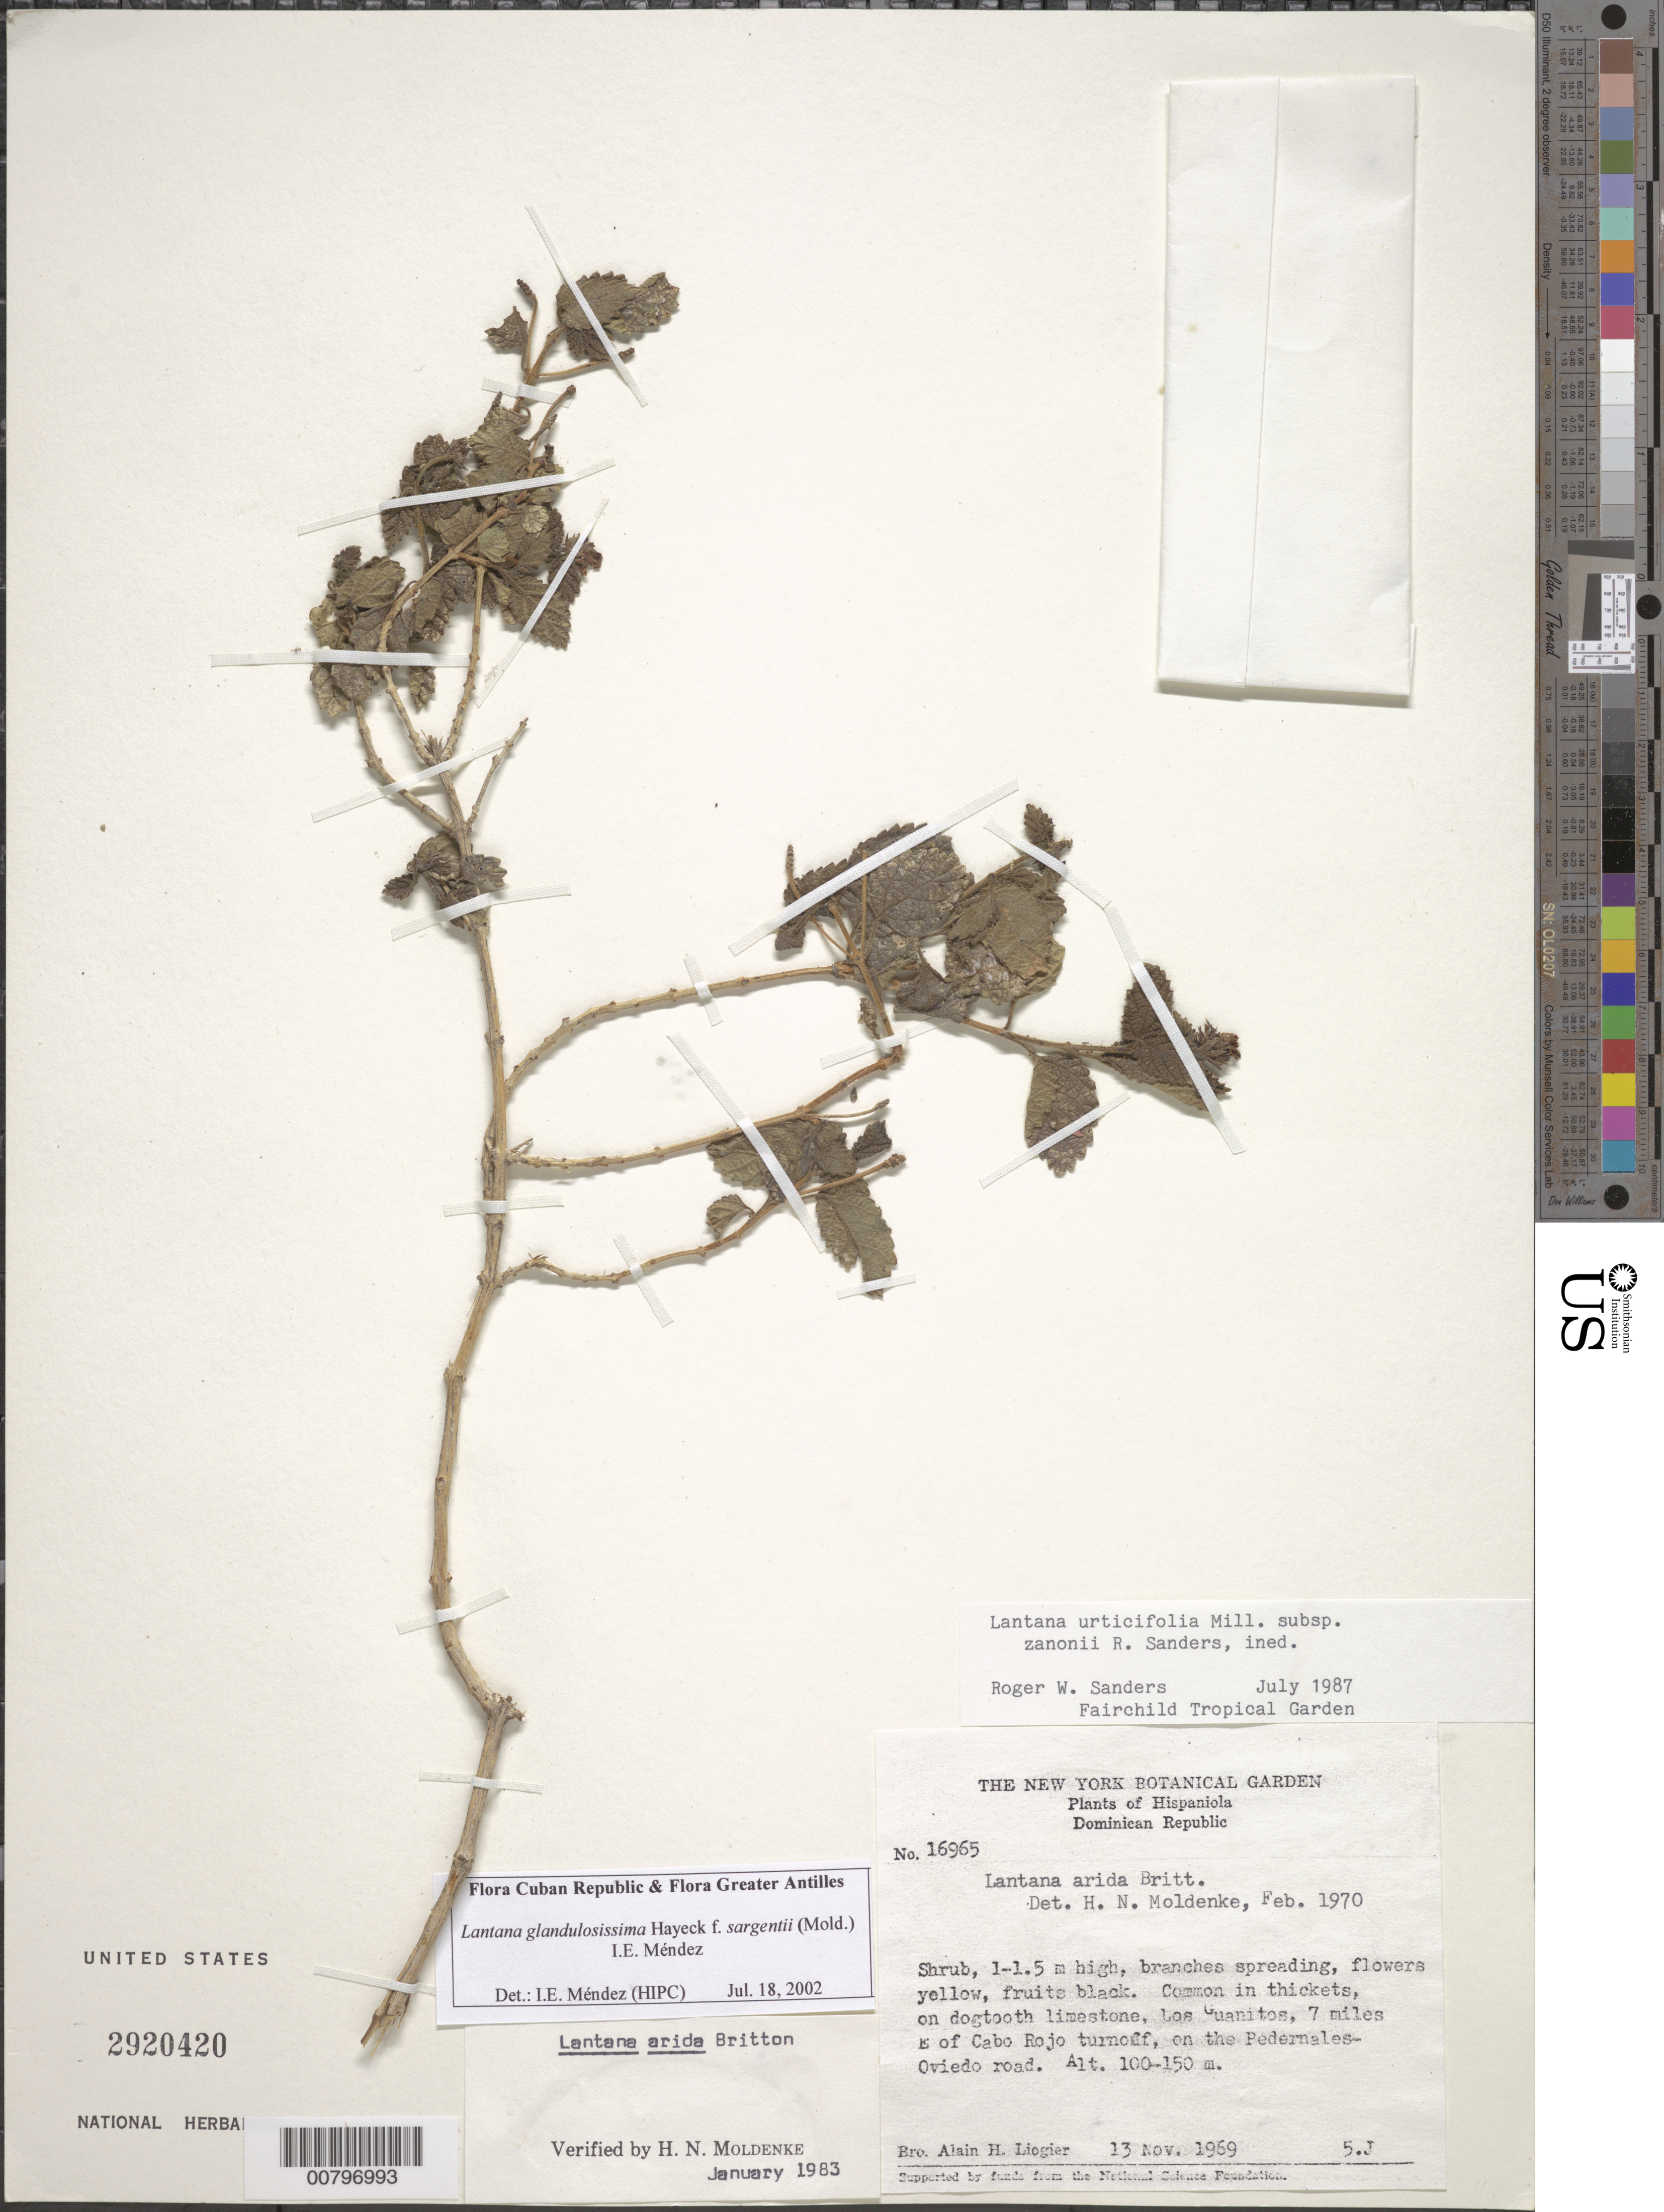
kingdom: Plantae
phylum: Tracheophyta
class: Magnoliopsida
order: Lamiales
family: Verbenaceae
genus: Lantana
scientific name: Lantana camara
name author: L.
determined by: Méndez, Isidro E., (HIPC)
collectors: A. H. Liogier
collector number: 16965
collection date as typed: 13 Nov 1969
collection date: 1969-11-13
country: Dominican Republic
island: Hispaniola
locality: Los Guanitos, 7 miles E of Cabo Rojo turnoff, on Pedernales-Oviedo Road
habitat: In thickets on dogtooth limestone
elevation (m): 100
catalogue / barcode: US 2920420